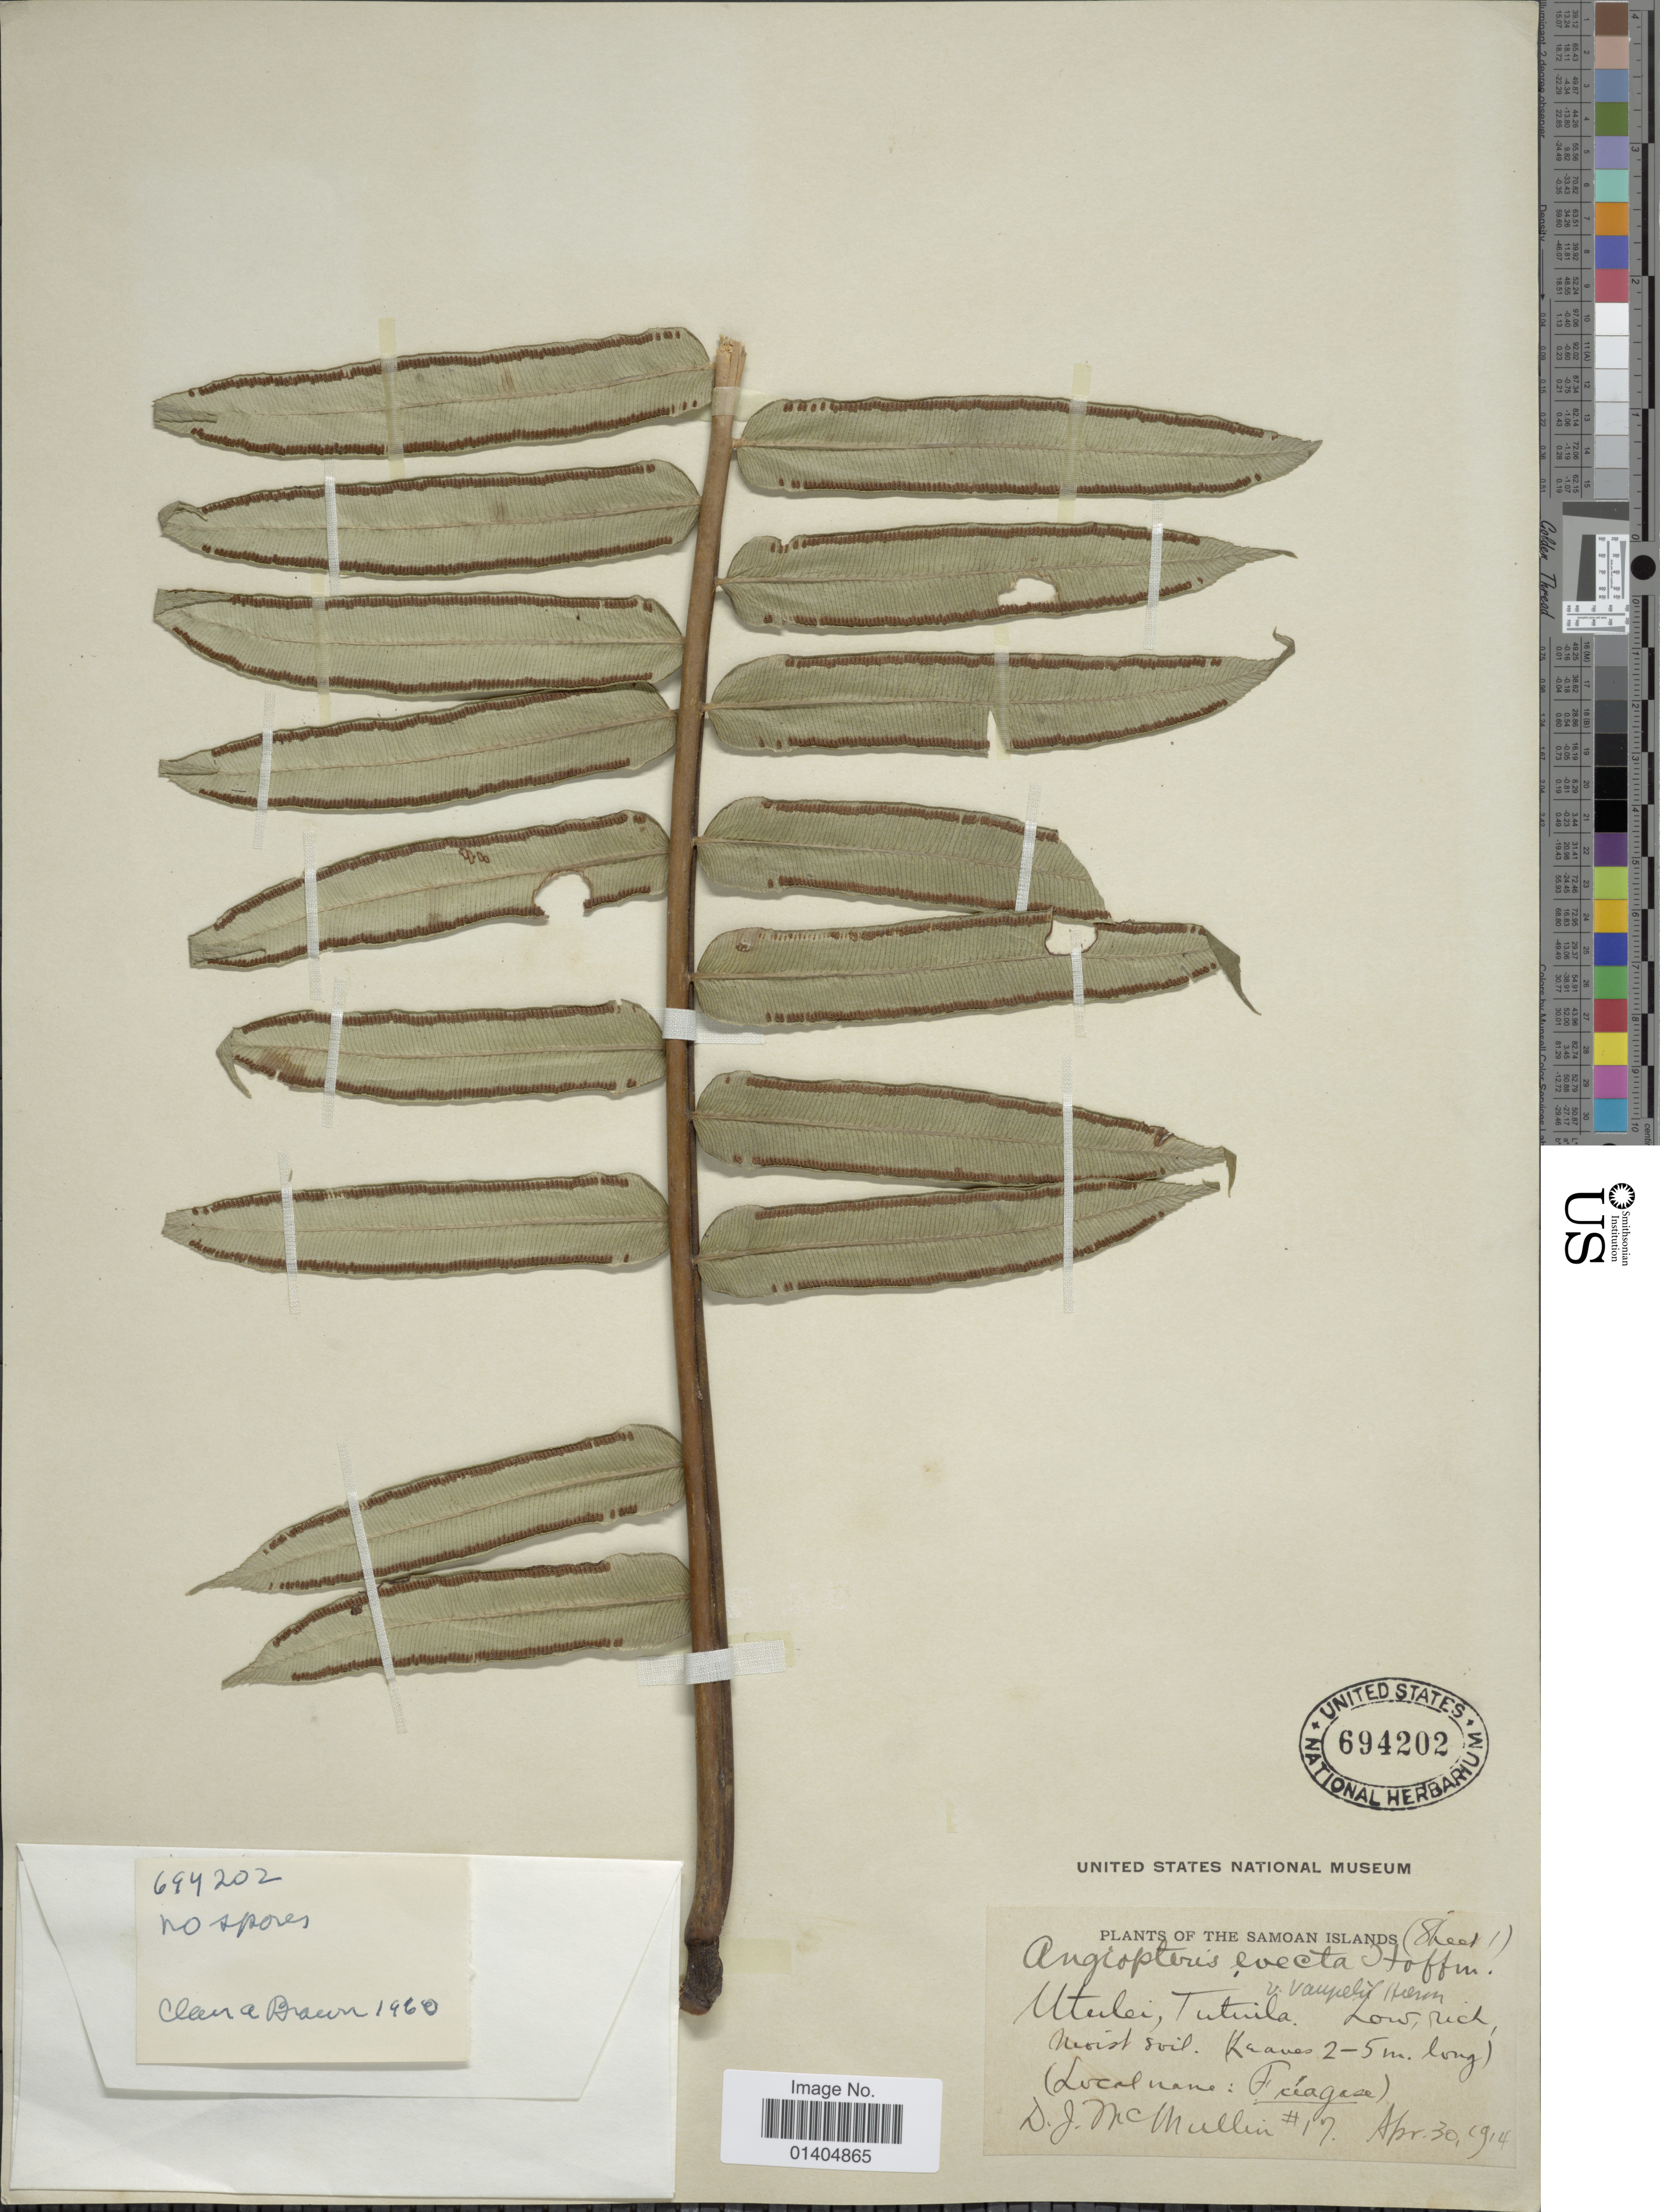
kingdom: Plantae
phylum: Tracheophyta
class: Polypodiopsida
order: Marattiales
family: Marattiaceae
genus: Angiopteris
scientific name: Angiopteris evecta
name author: (G. Forst.) Hoffm.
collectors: D. McMullin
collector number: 17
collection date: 1914-04-30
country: American Samoa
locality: The Samoan Islands, Utulei, Tutuila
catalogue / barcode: US 694202